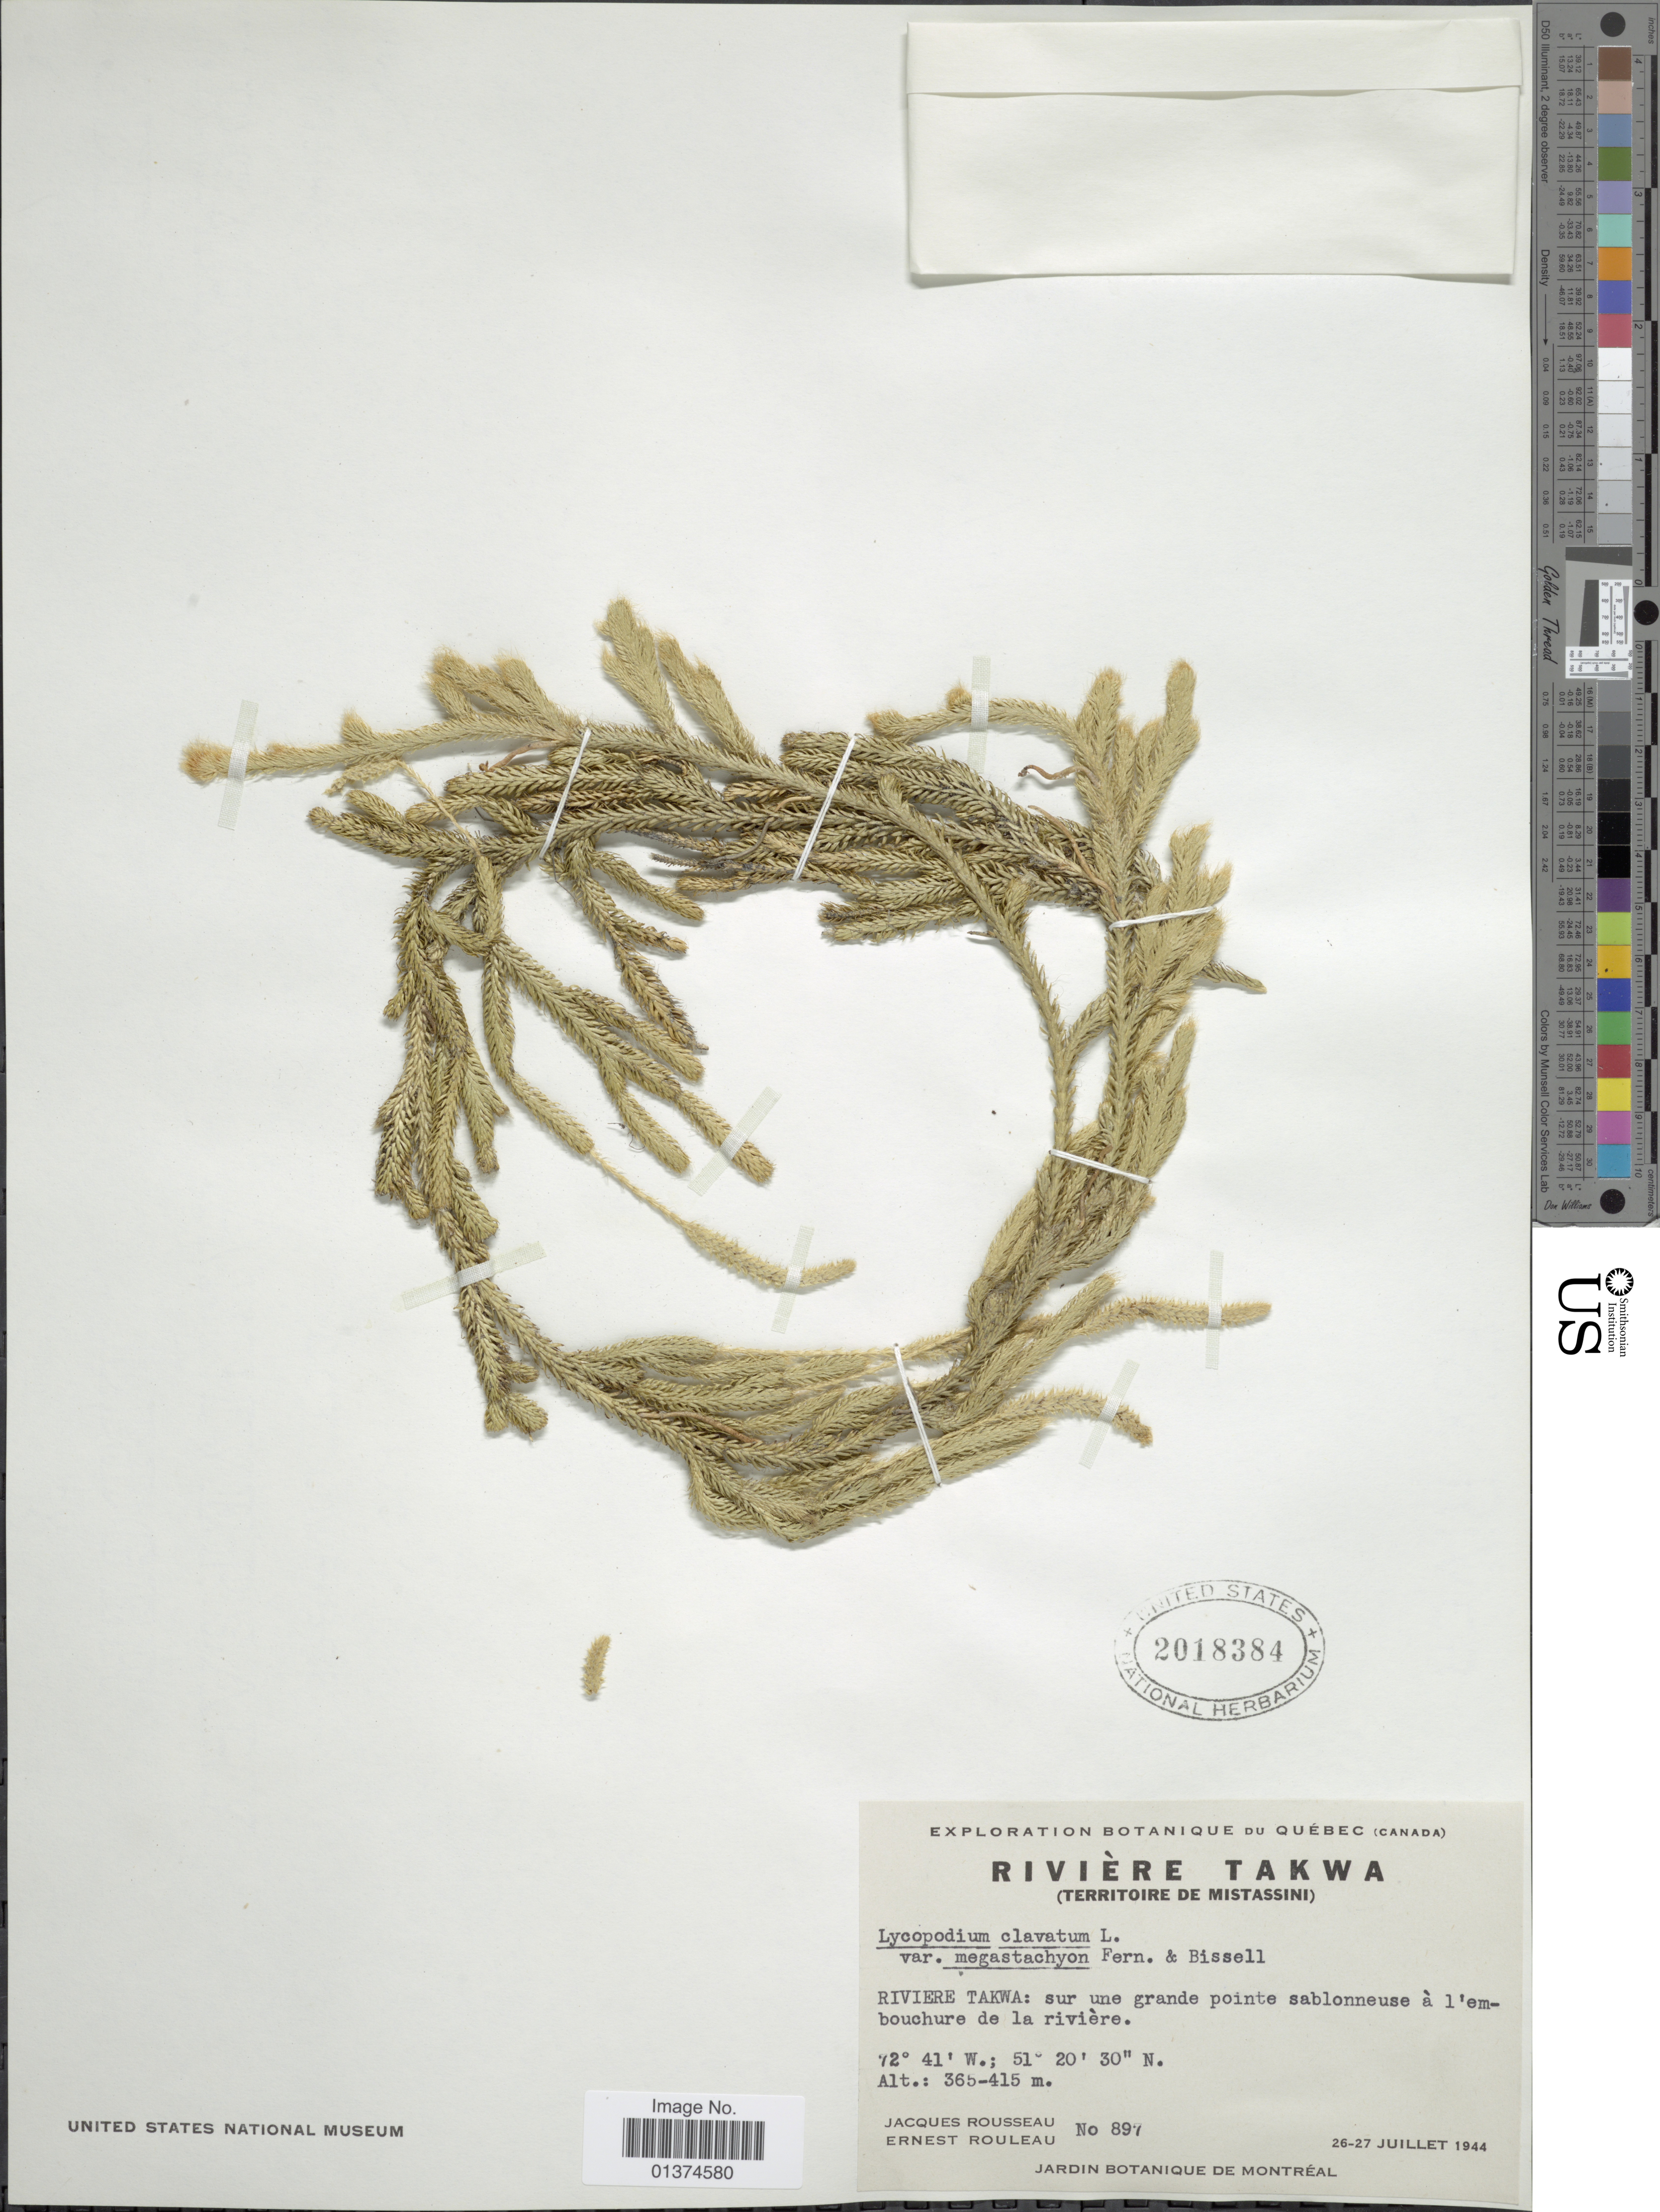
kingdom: Plantae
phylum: Tracheophyta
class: Lycopodiopsida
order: Lycopodiales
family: Lycopodiaceae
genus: Lycopodium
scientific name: Lycopodium clavatum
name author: L.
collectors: J. Rousseau & J. Rouleau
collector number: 897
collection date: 1944-07-26/1944-07-27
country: Canada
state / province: Quebec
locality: (Territoire de Mistassini) Rivière Takwa: sur une grande pointe sablonneuse à l'embouchure de la rivière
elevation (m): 365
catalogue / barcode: US 2018384